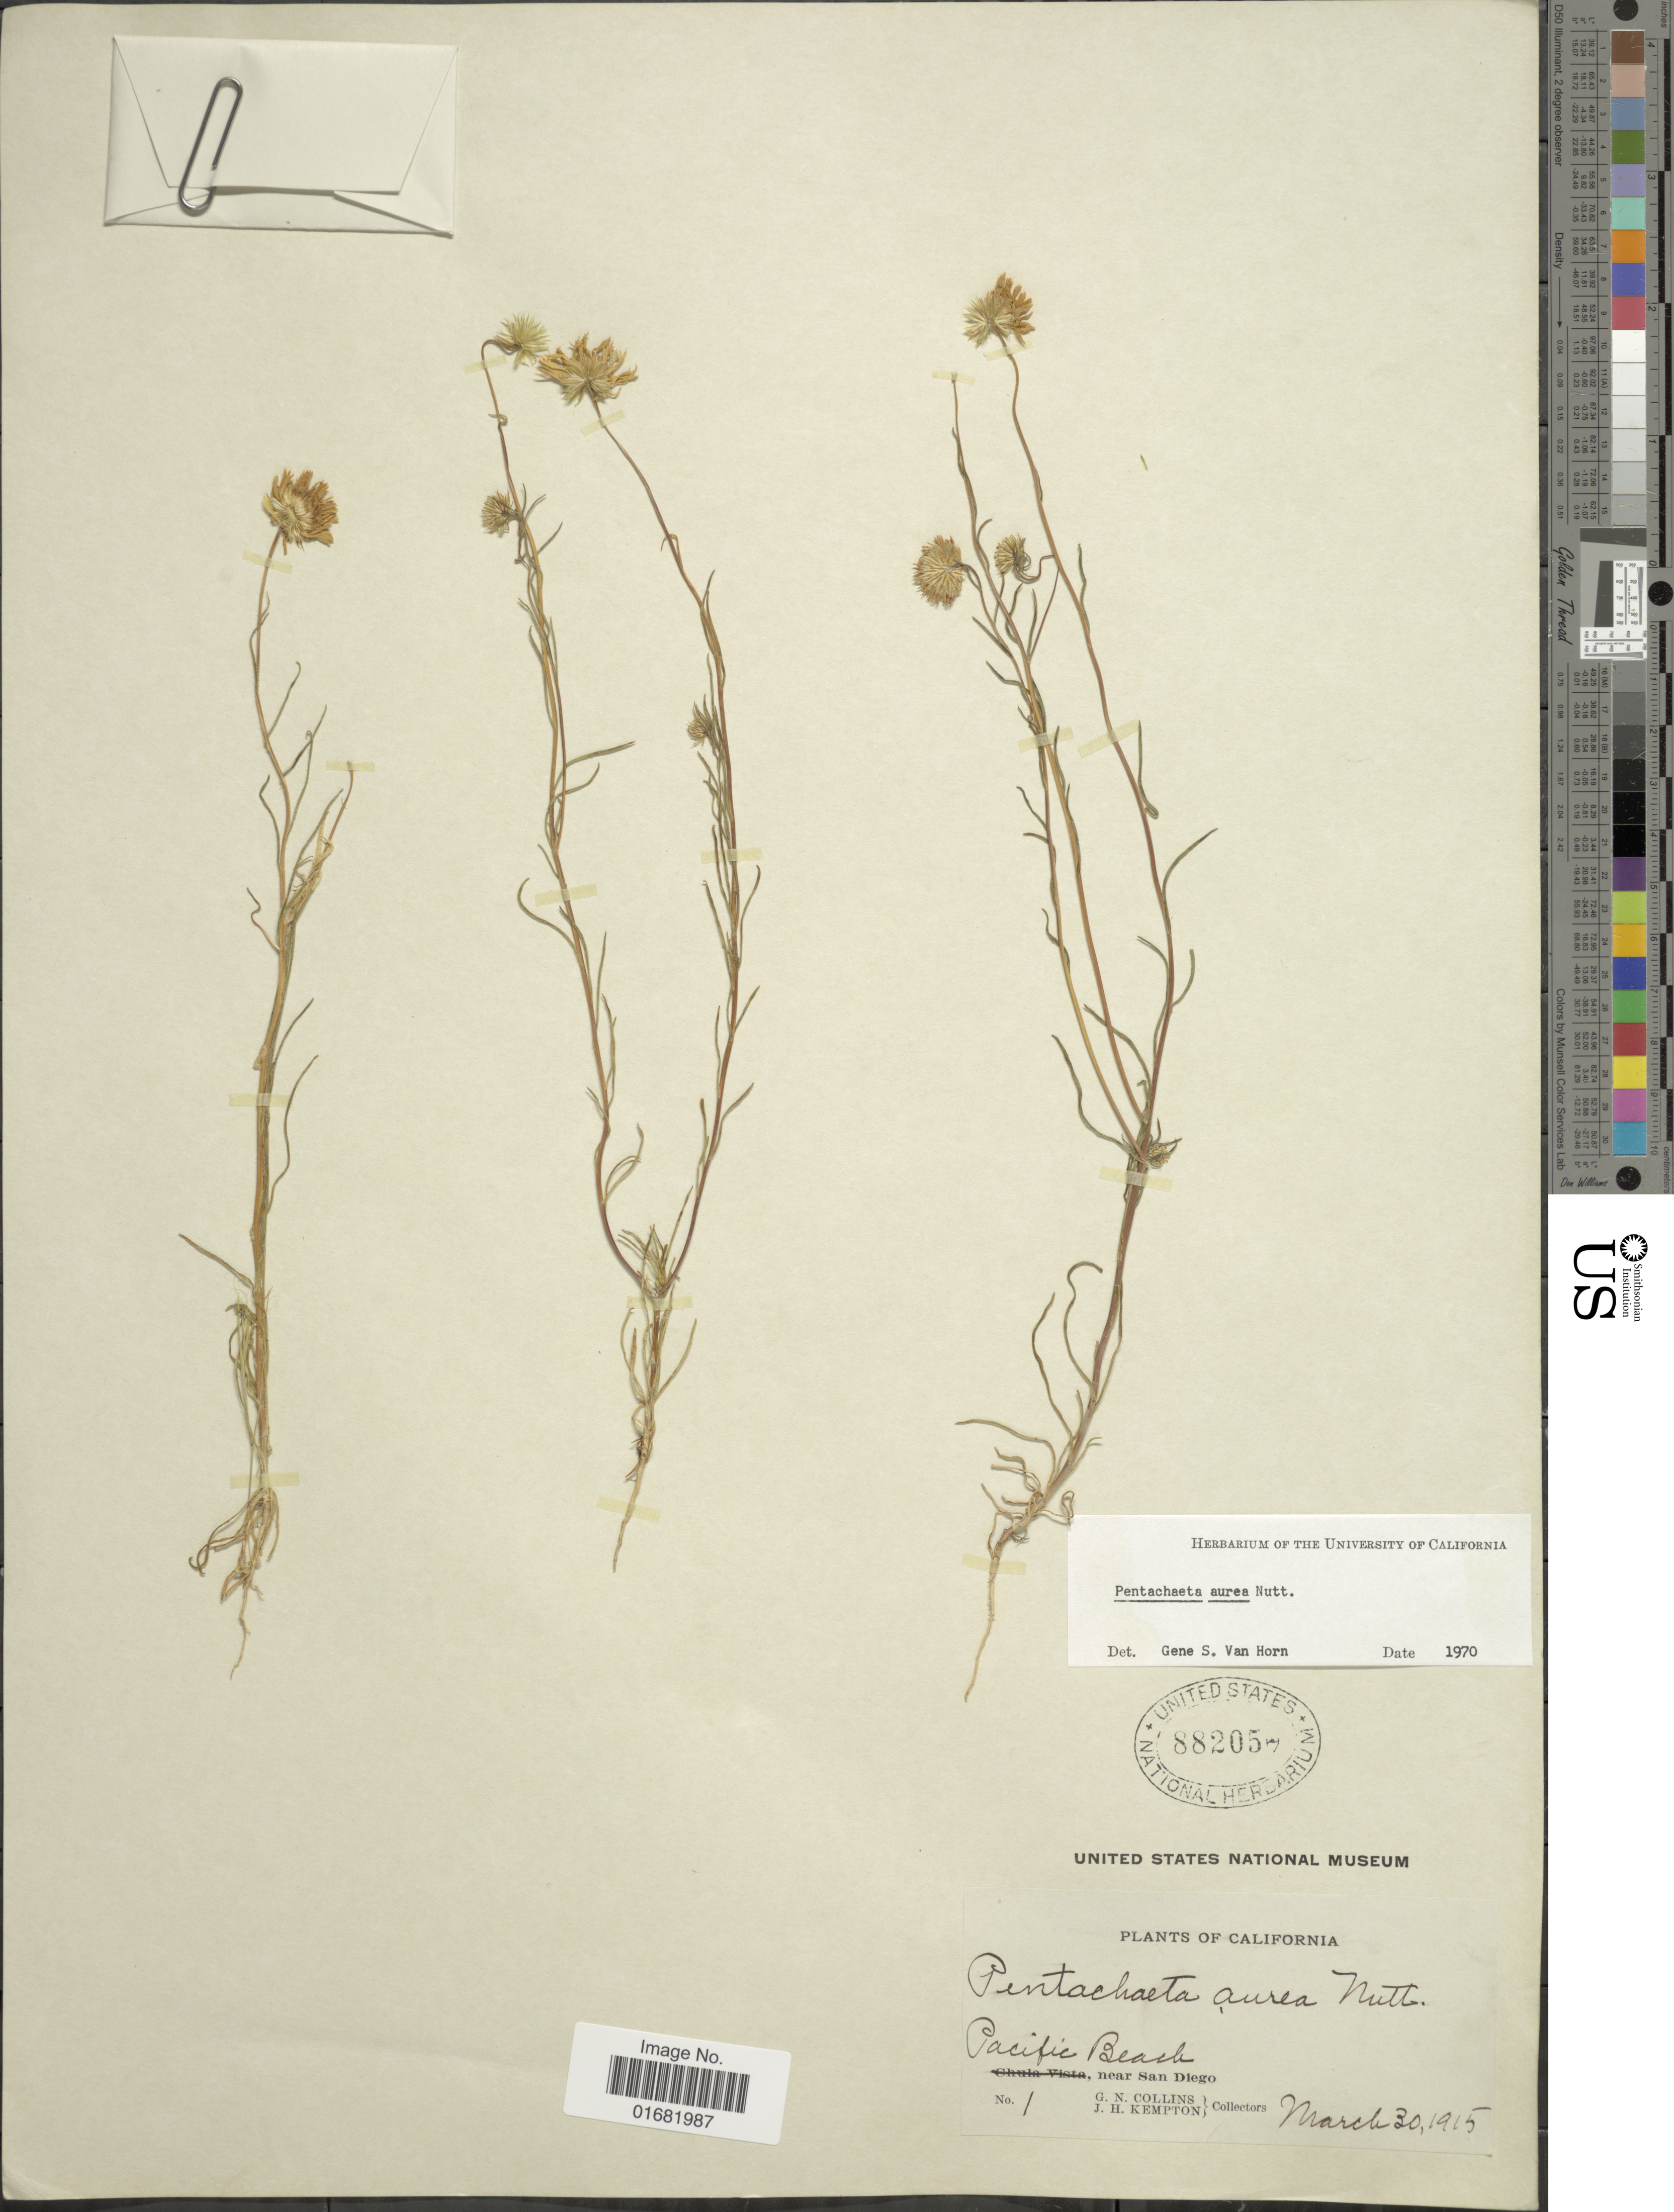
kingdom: Plantae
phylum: Tracheophyta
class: Magnoliopsida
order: Asterales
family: Asteraceae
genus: Pentachaeta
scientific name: Pentachaeta aurea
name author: Nutt.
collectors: G. Collins & J. H. Kempton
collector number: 1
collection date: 1915-03-30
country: United States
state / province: California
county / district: San Diego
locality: Pacific Beach, near San Diego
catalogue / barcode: US 882057